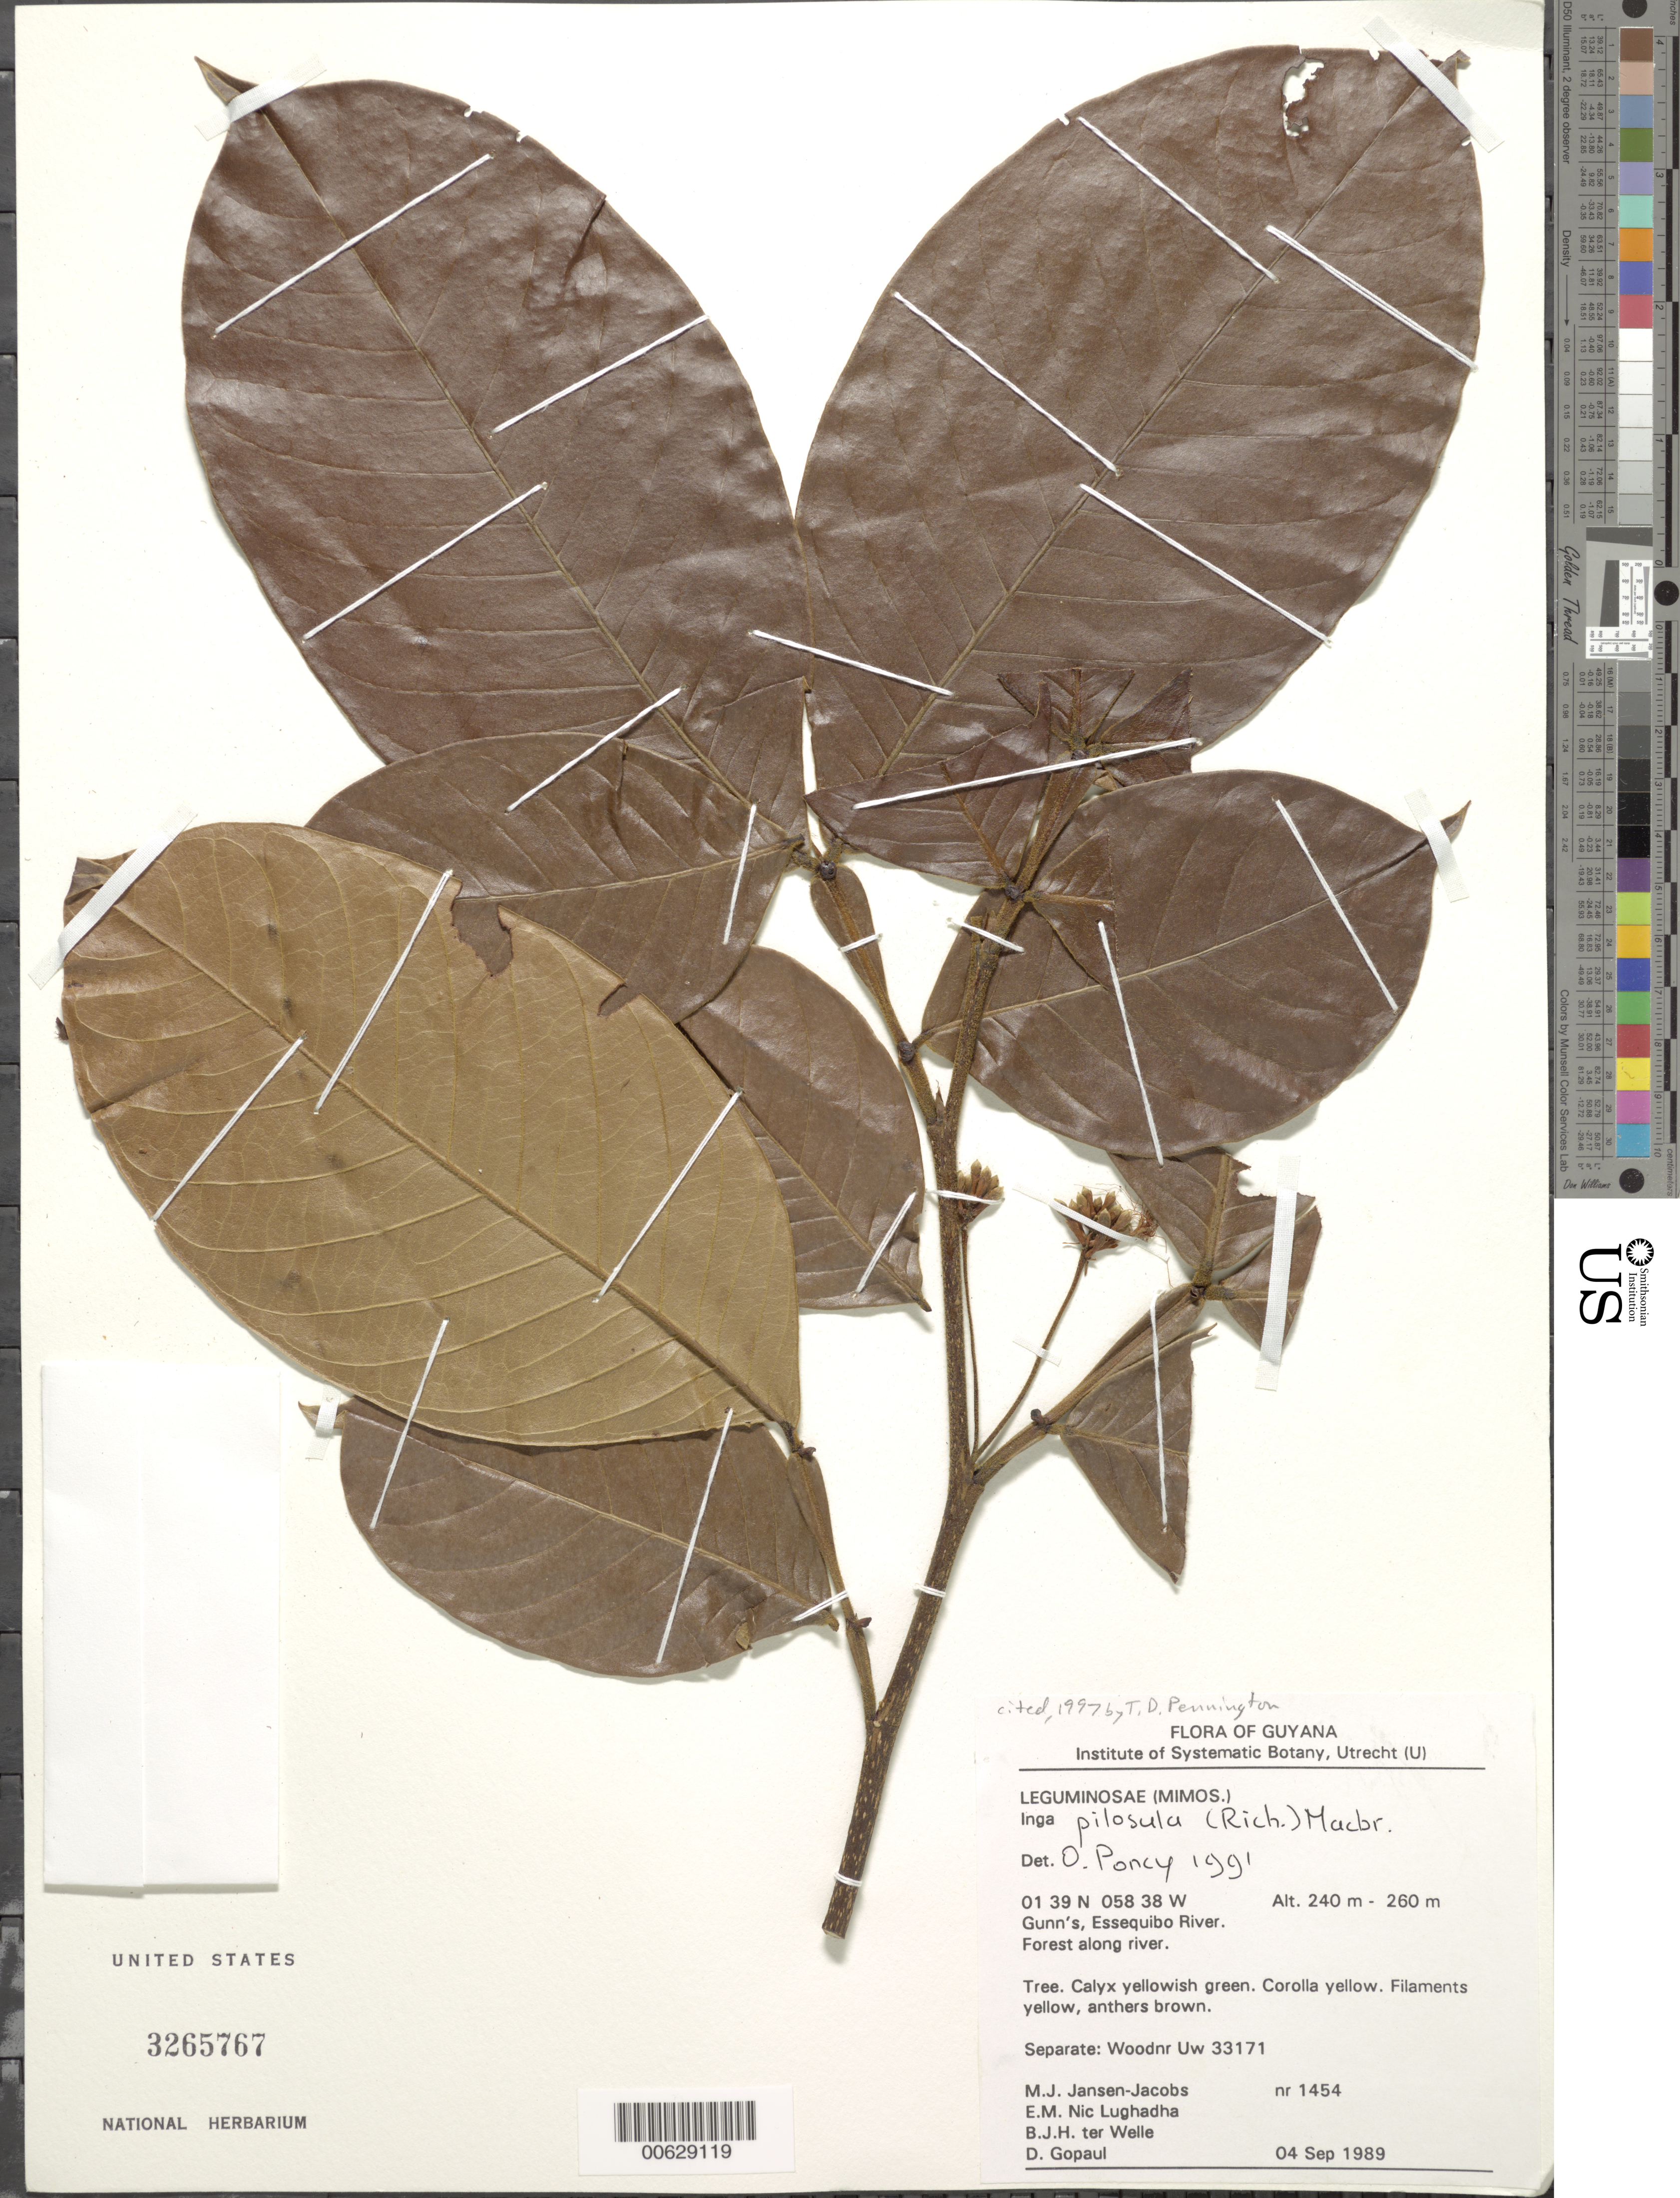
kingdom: Plantae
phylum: Tracheophyta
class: Magnoliopsida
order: Fabales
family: Fabaceae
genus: Inga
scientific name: Inga pilosula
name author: (Rich.) J.F. Macbr.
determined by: Poncy, O.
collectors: M. J. Jansen-Jacobs, E. Nic Lughadha, B. Welle & D. Gopaul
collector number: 1454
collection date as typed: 4-Sep-89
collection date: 1989-09-04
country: Guyana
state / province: U. Takutu-U. Essequibo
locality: Gunn's, Essequibo River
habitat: Forest along river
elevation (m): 240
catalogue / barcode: US 3265767